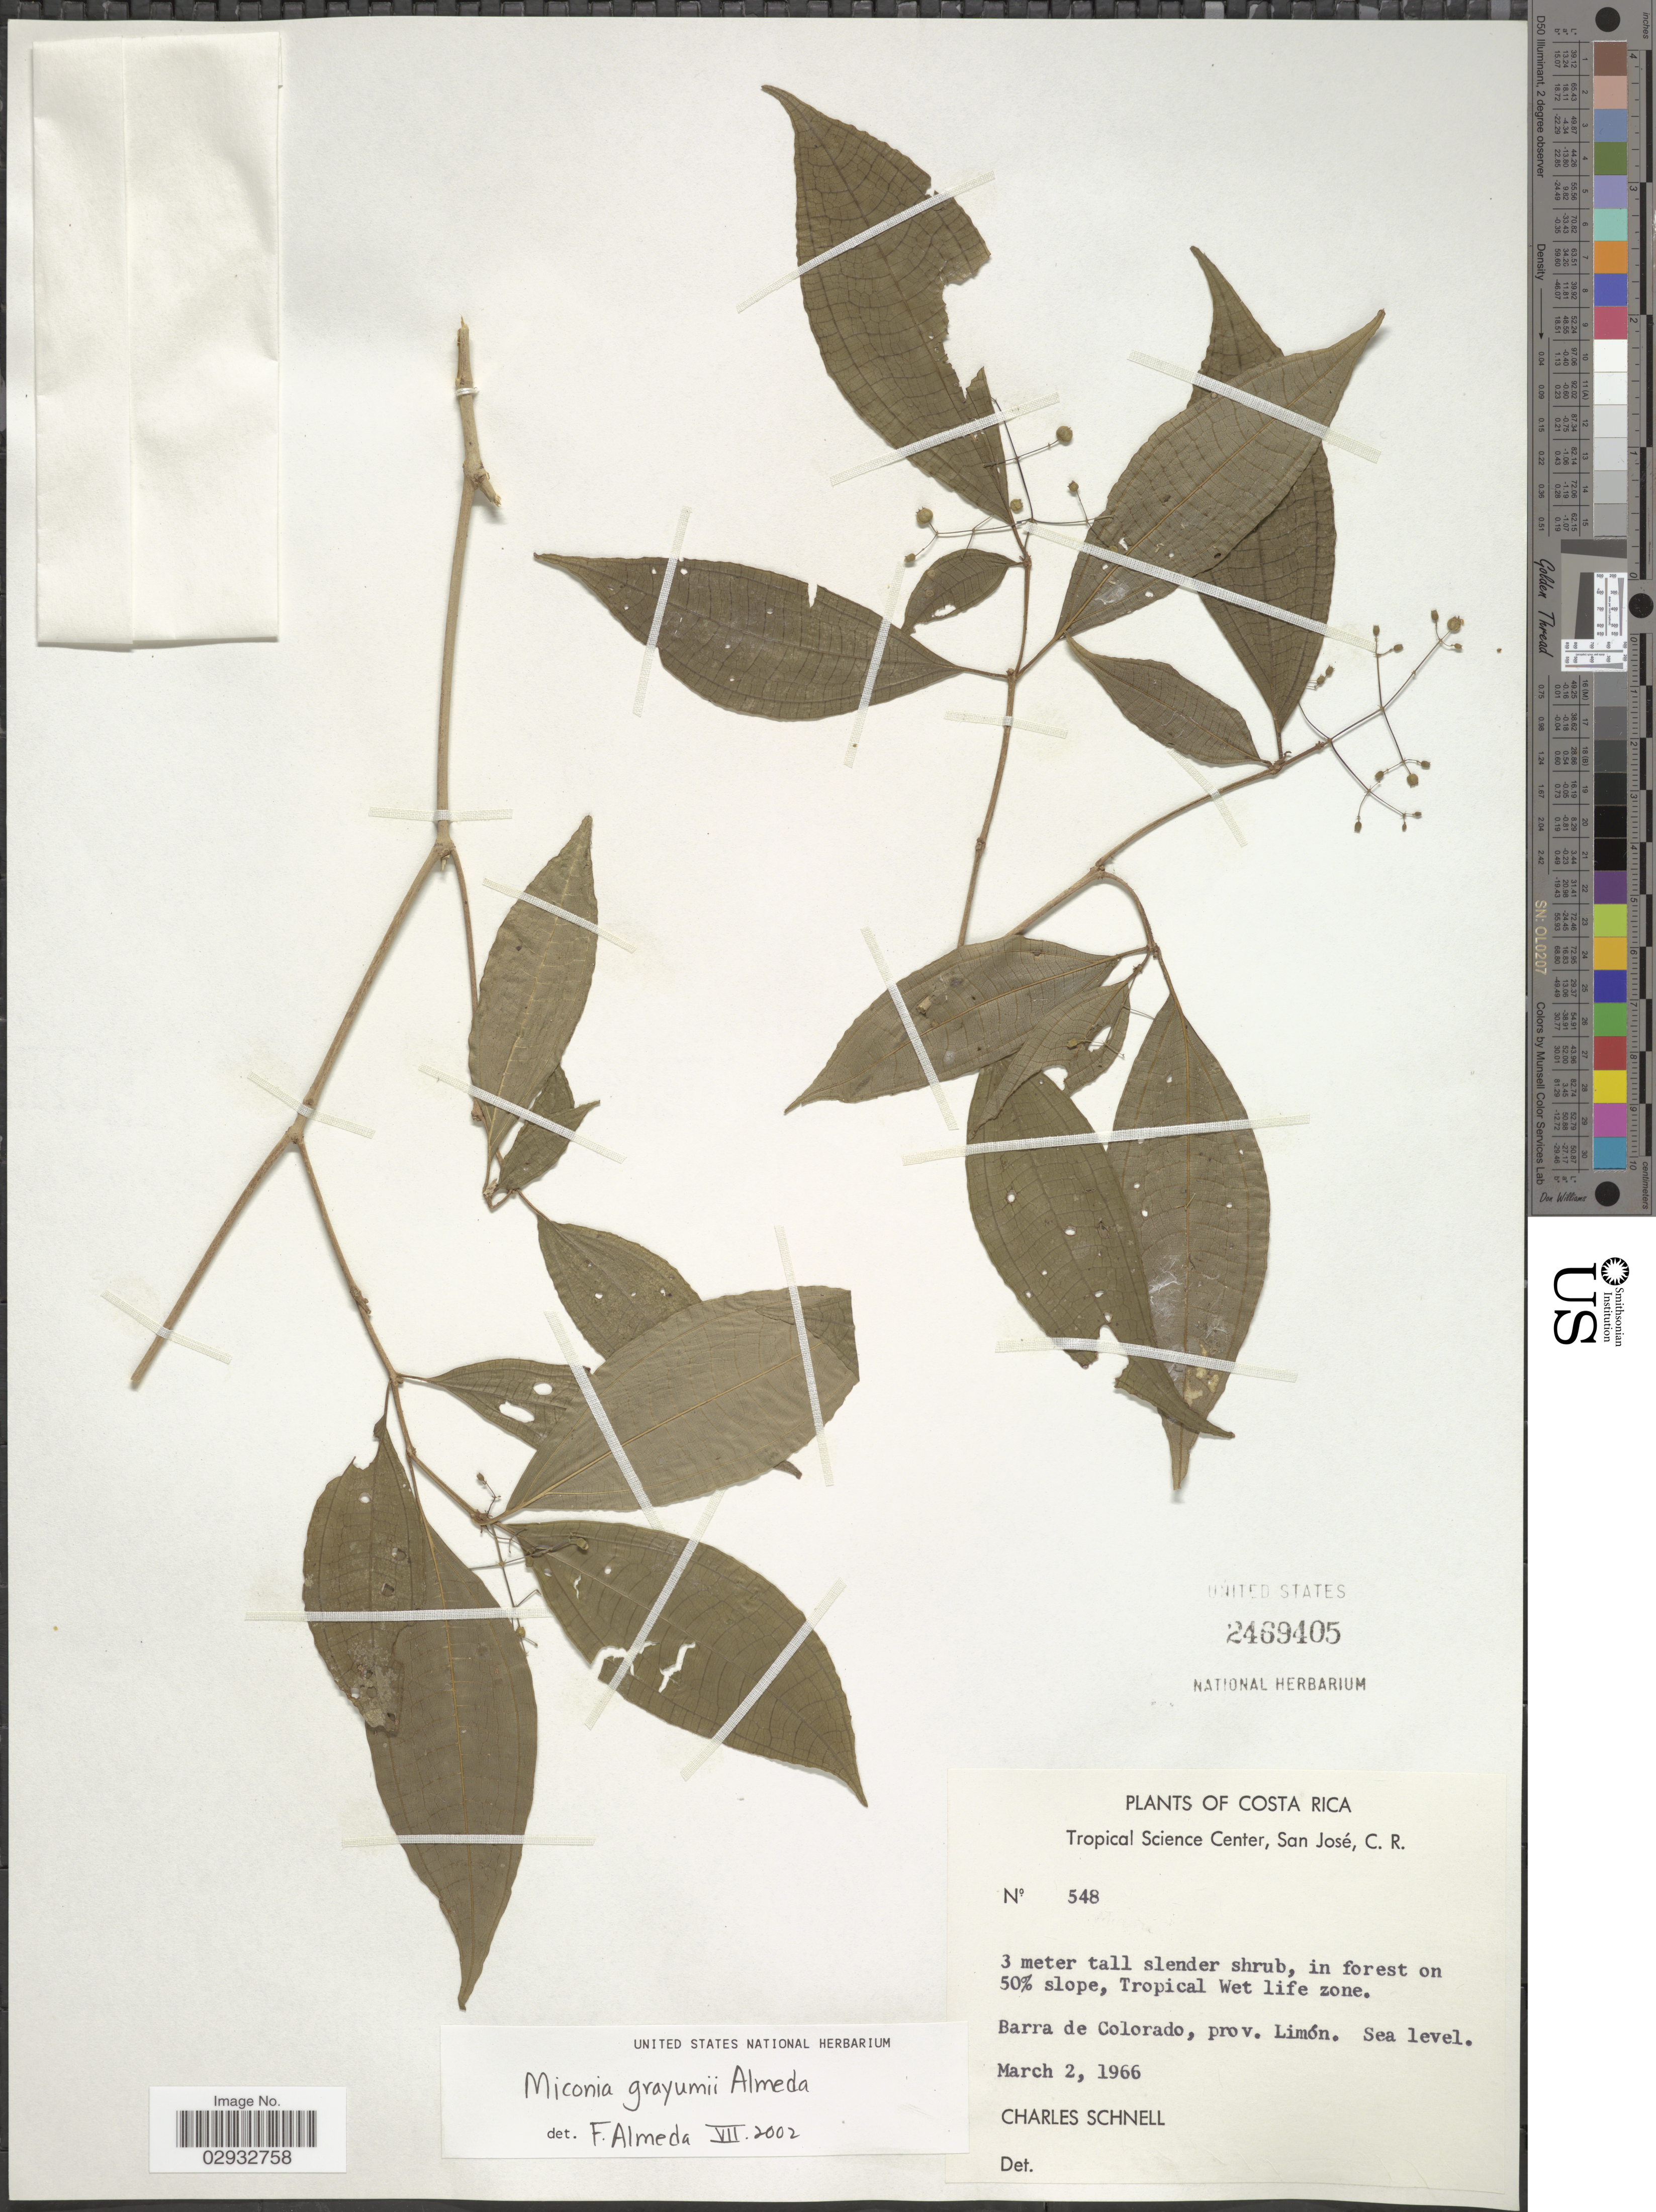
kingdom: Plantae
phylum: Tracheophyta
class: Magnoliopsida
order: Myrtales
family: Melastomataceae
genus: Miconia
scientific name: Miconia grayumii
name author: Almeda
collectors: C. Schnell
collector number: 548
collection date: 1966-03-02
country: Costa Rica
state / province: Limón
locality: Tropical Wet life zone. Barra de Colorado.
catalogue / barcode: US 2469405